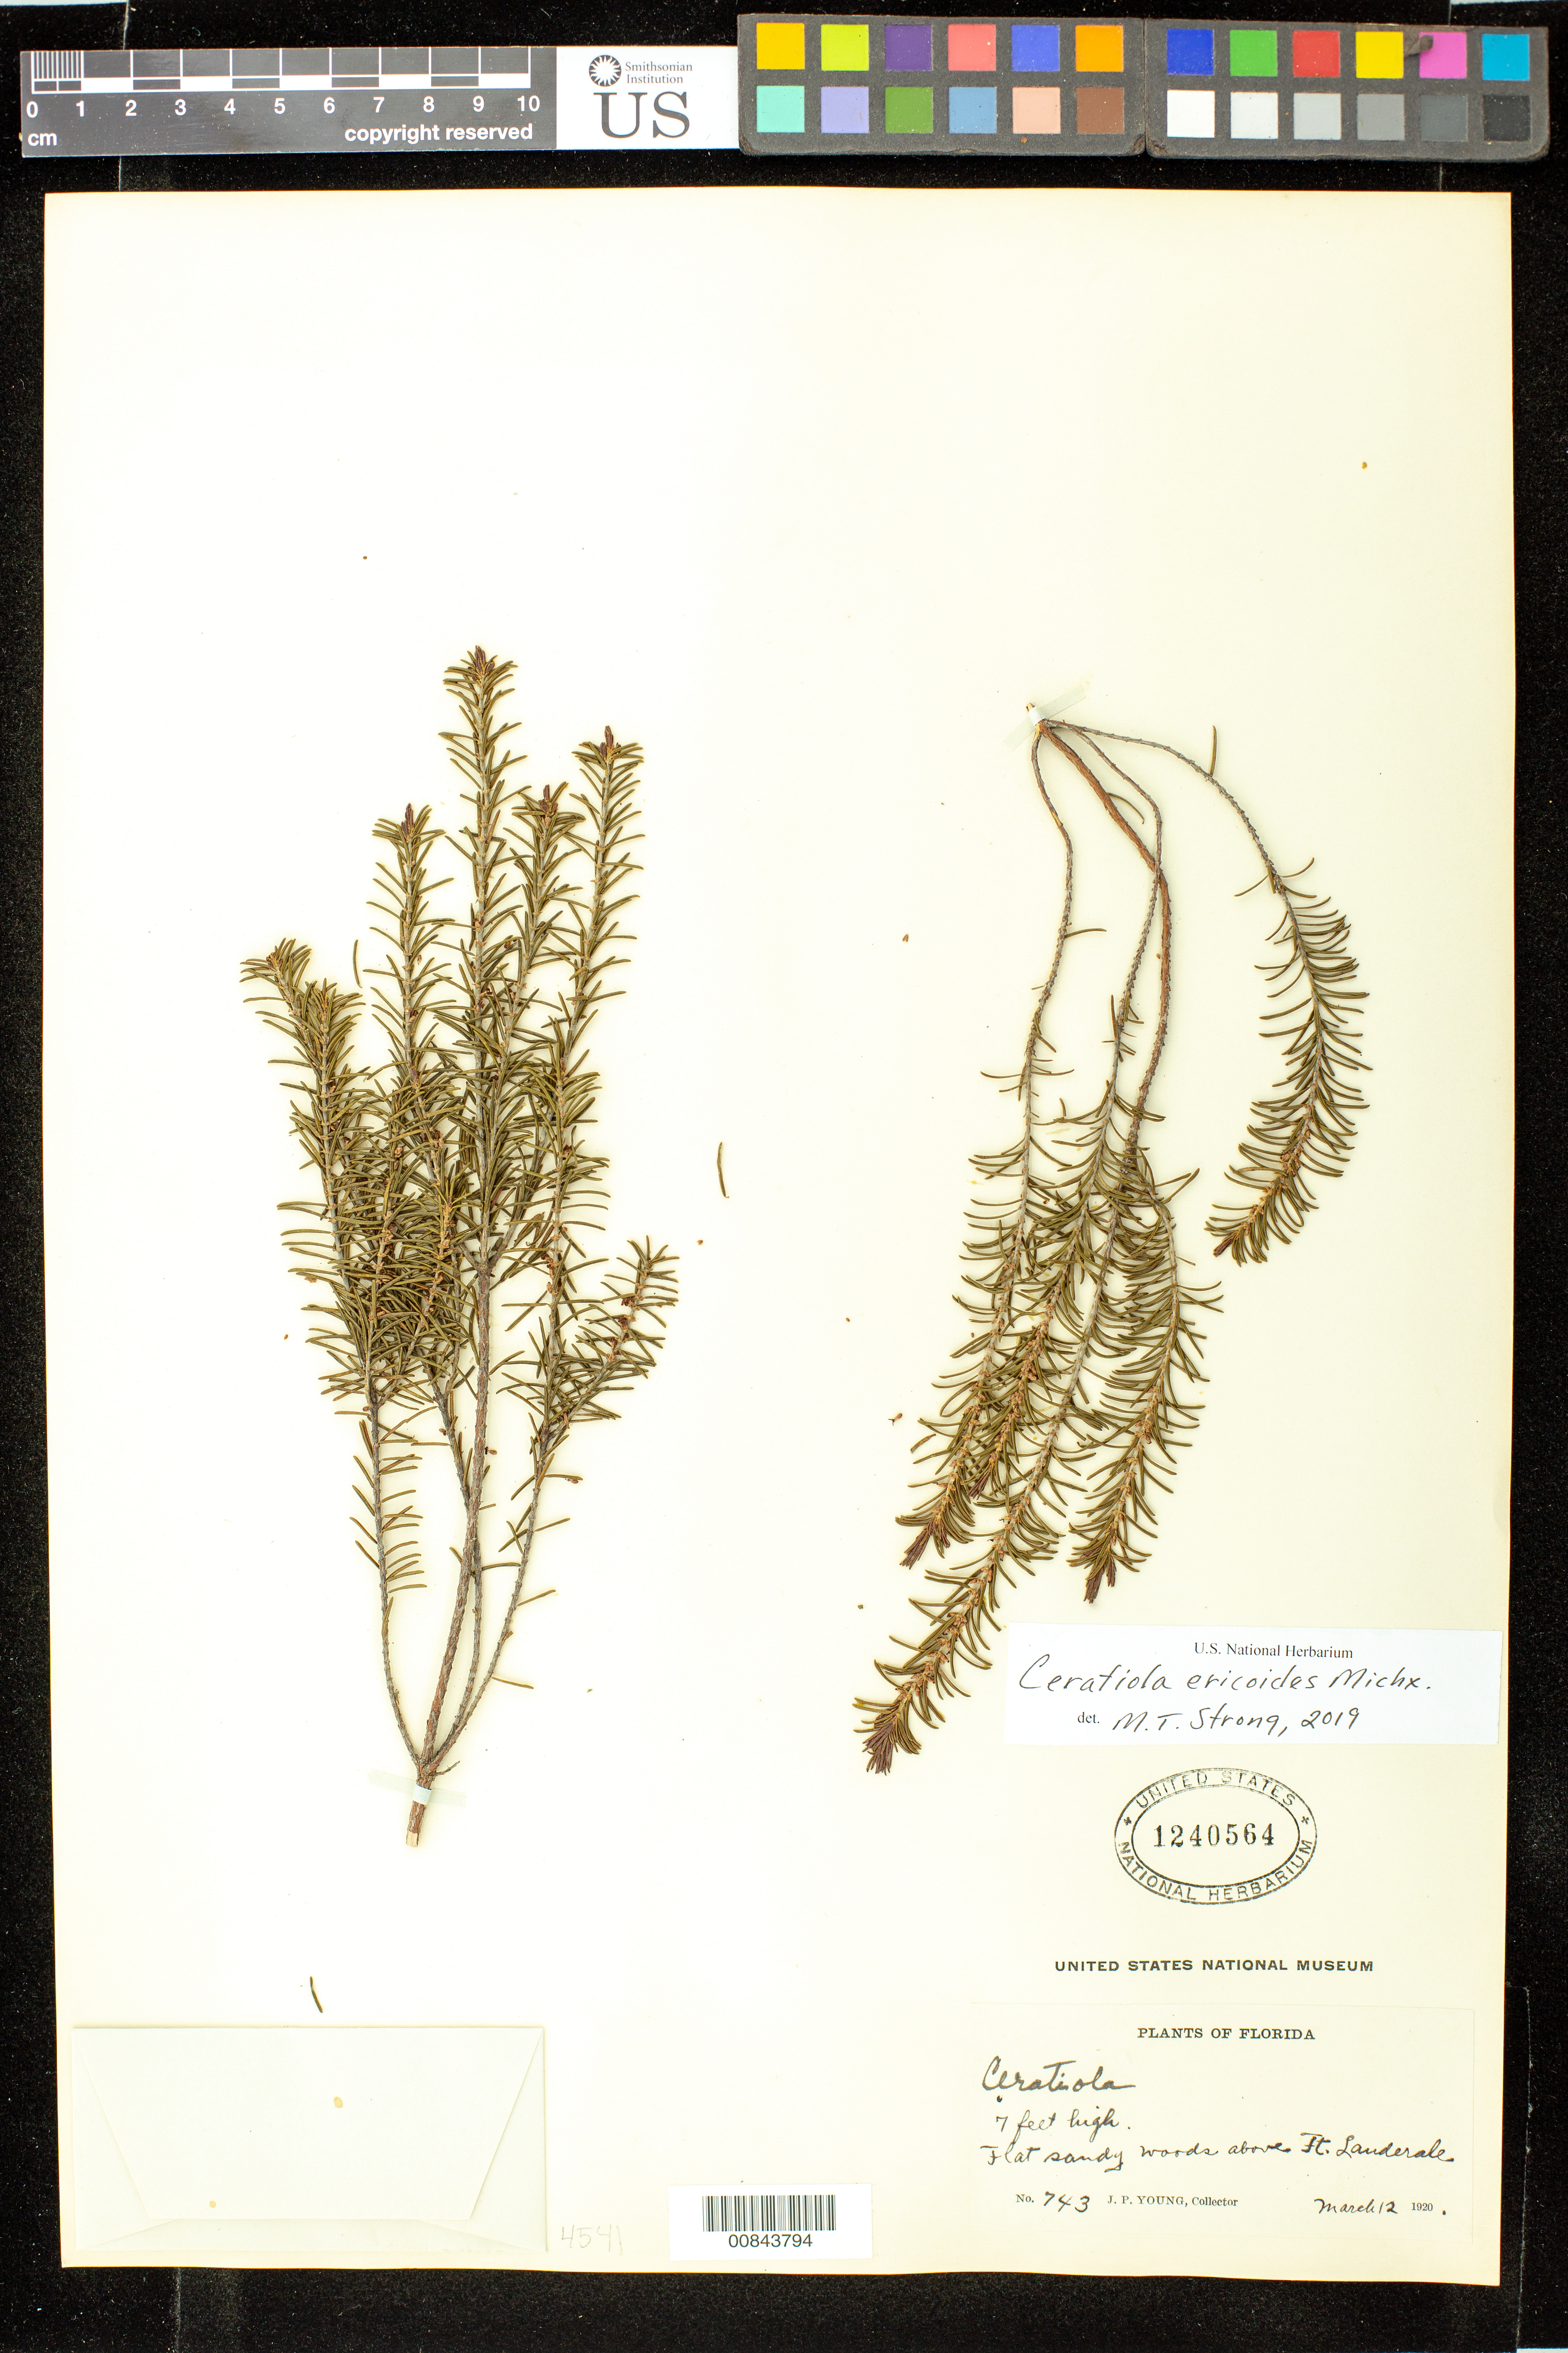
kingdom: Plantae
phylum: Tracheophyta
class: Magnoliopsida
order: Ericales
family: Ericaceae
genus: Ceratiola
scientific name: Ceratiola ericoides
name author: Michx.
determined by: Strong, Mark T., (BOT), Smithsonian Institution - National Museum of Natural History (UNITED STATES)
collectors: J. P. Young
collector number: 743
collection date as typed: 12 Mar 1920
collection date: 1920-03-12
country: United States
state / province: Florida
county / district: Broward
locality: Ft. Lauderdale.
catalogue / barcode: US 1240564